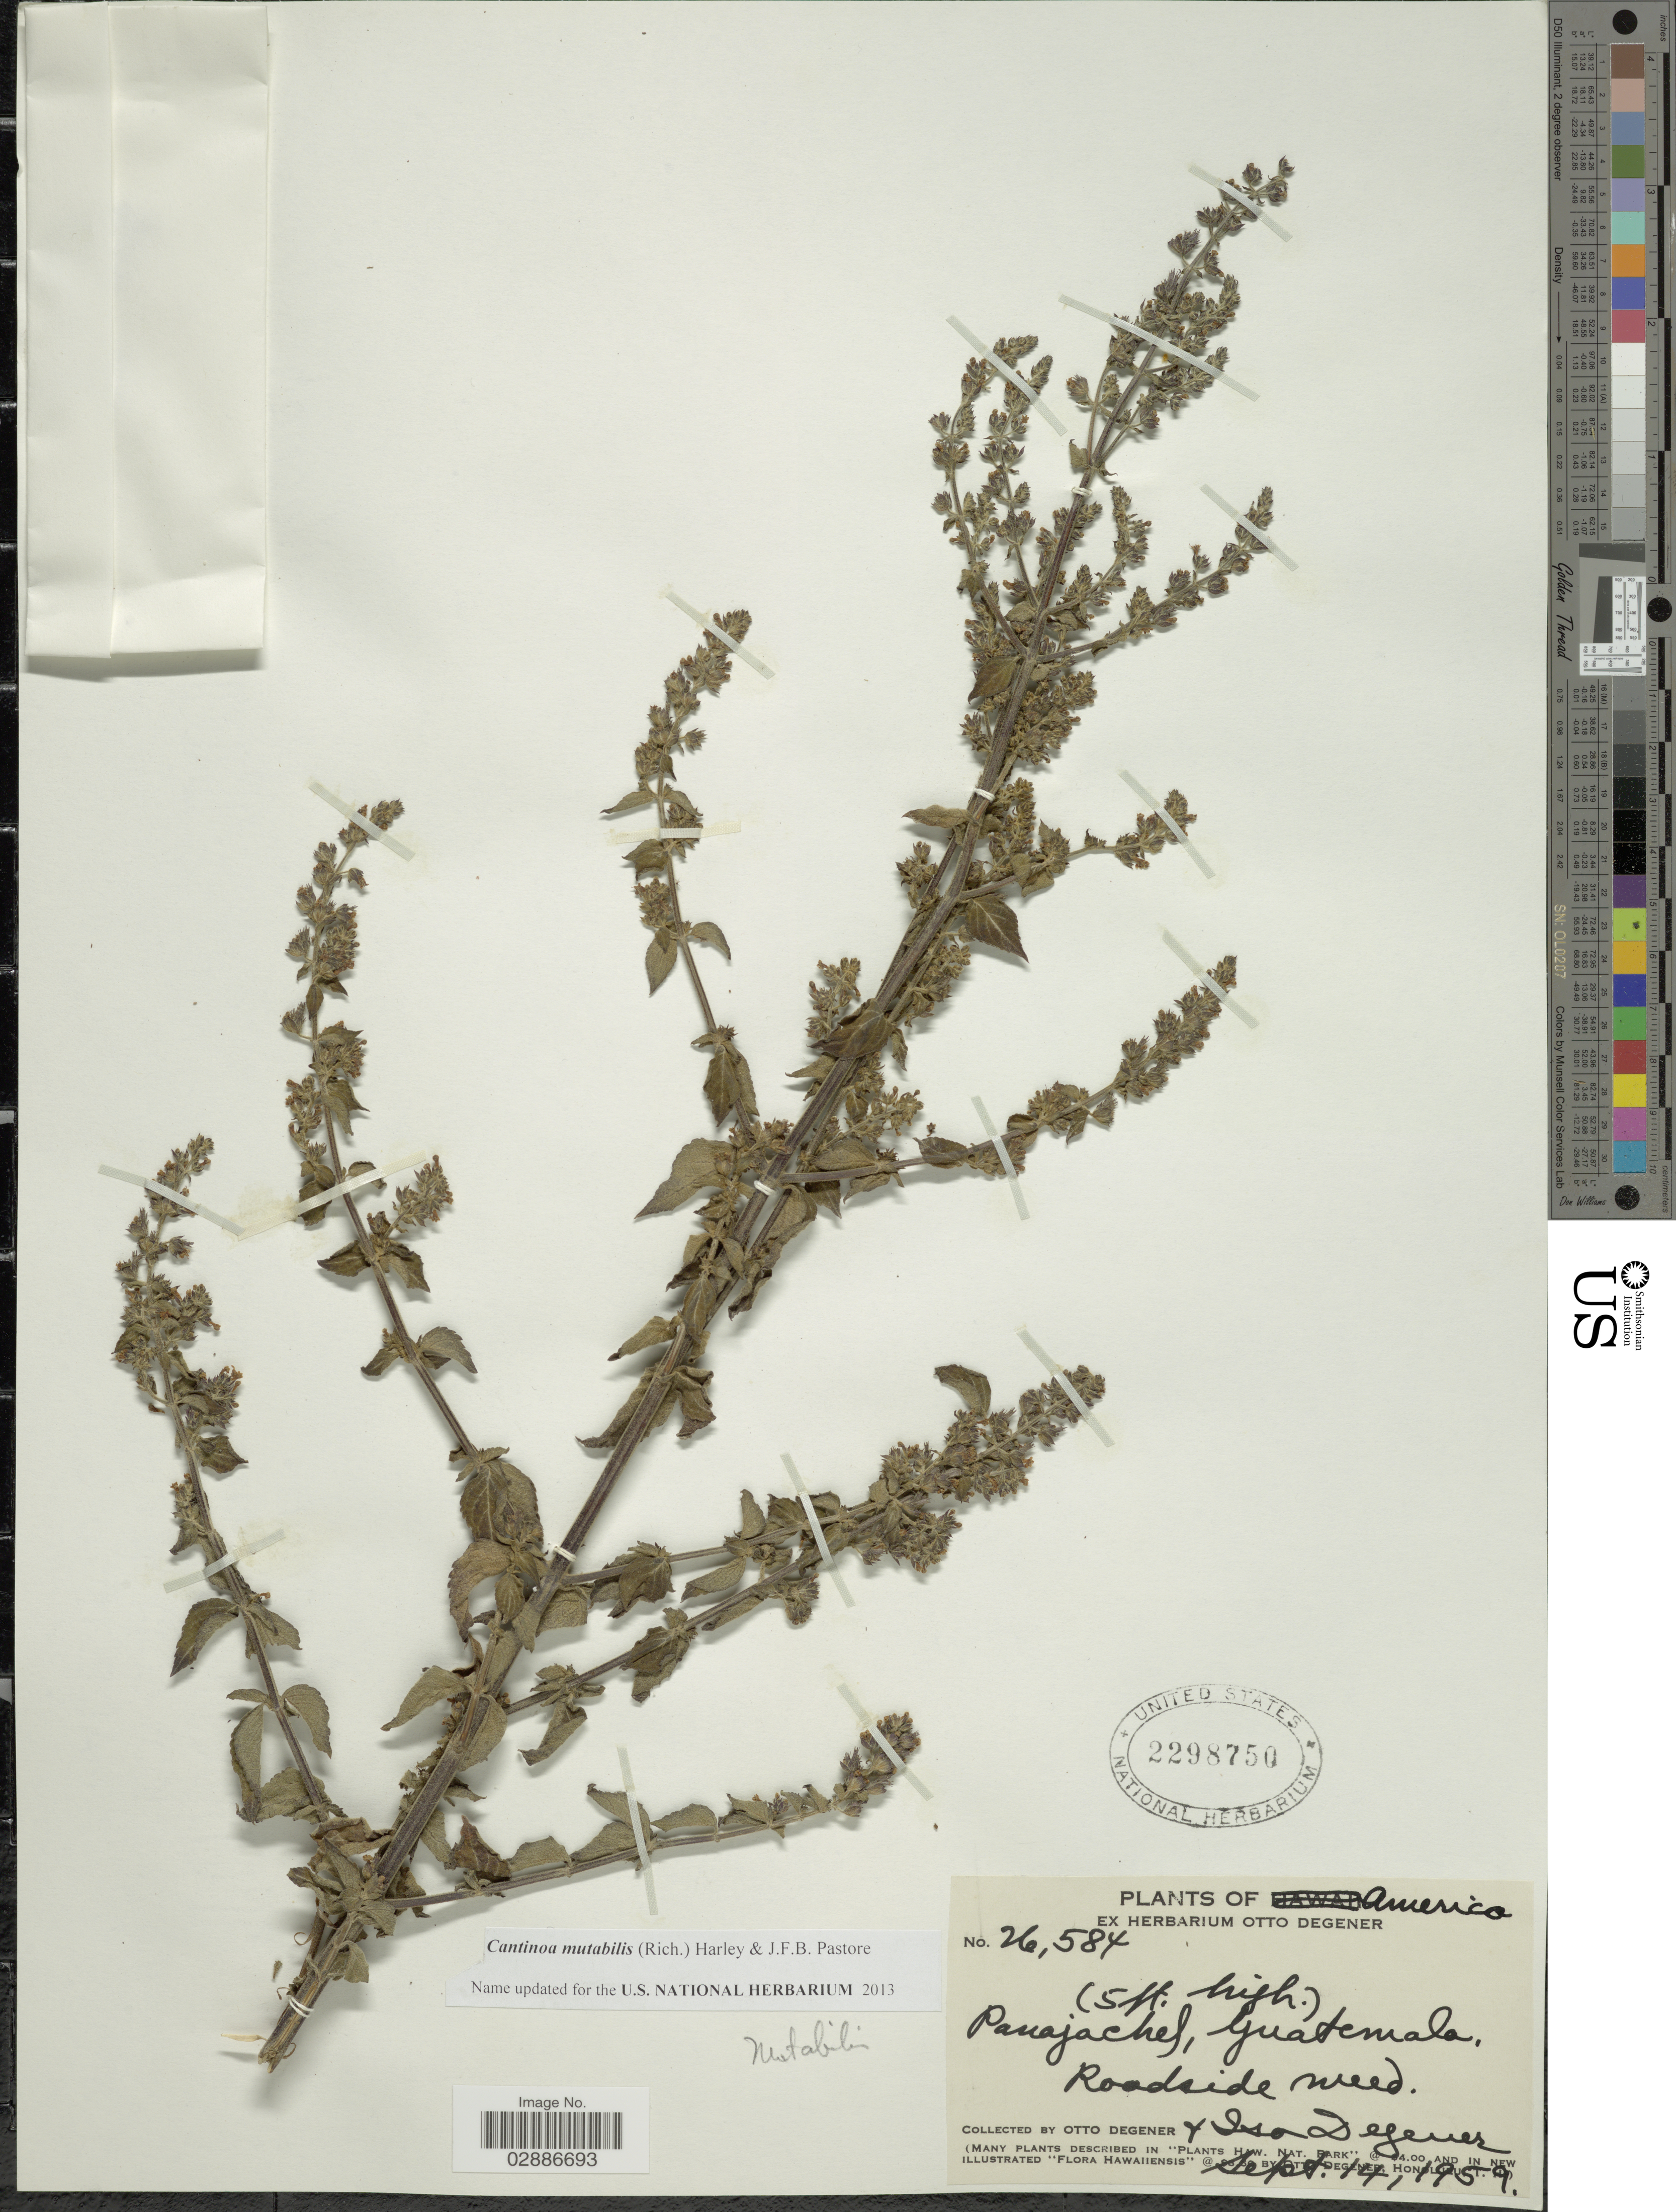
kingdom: Plantae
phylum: Tracheophyta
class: Magnoliopsida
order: Lamiales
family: Lamiaceae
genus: Cantinoa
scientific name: Cantinoa mutabilis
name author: (Epling) Harley & J.F.B. Pastore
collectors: O. Degener & I. Degener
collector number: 26584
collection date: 1959-09-14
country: Guatemala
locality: Panajachel.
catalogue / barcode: US 2298750